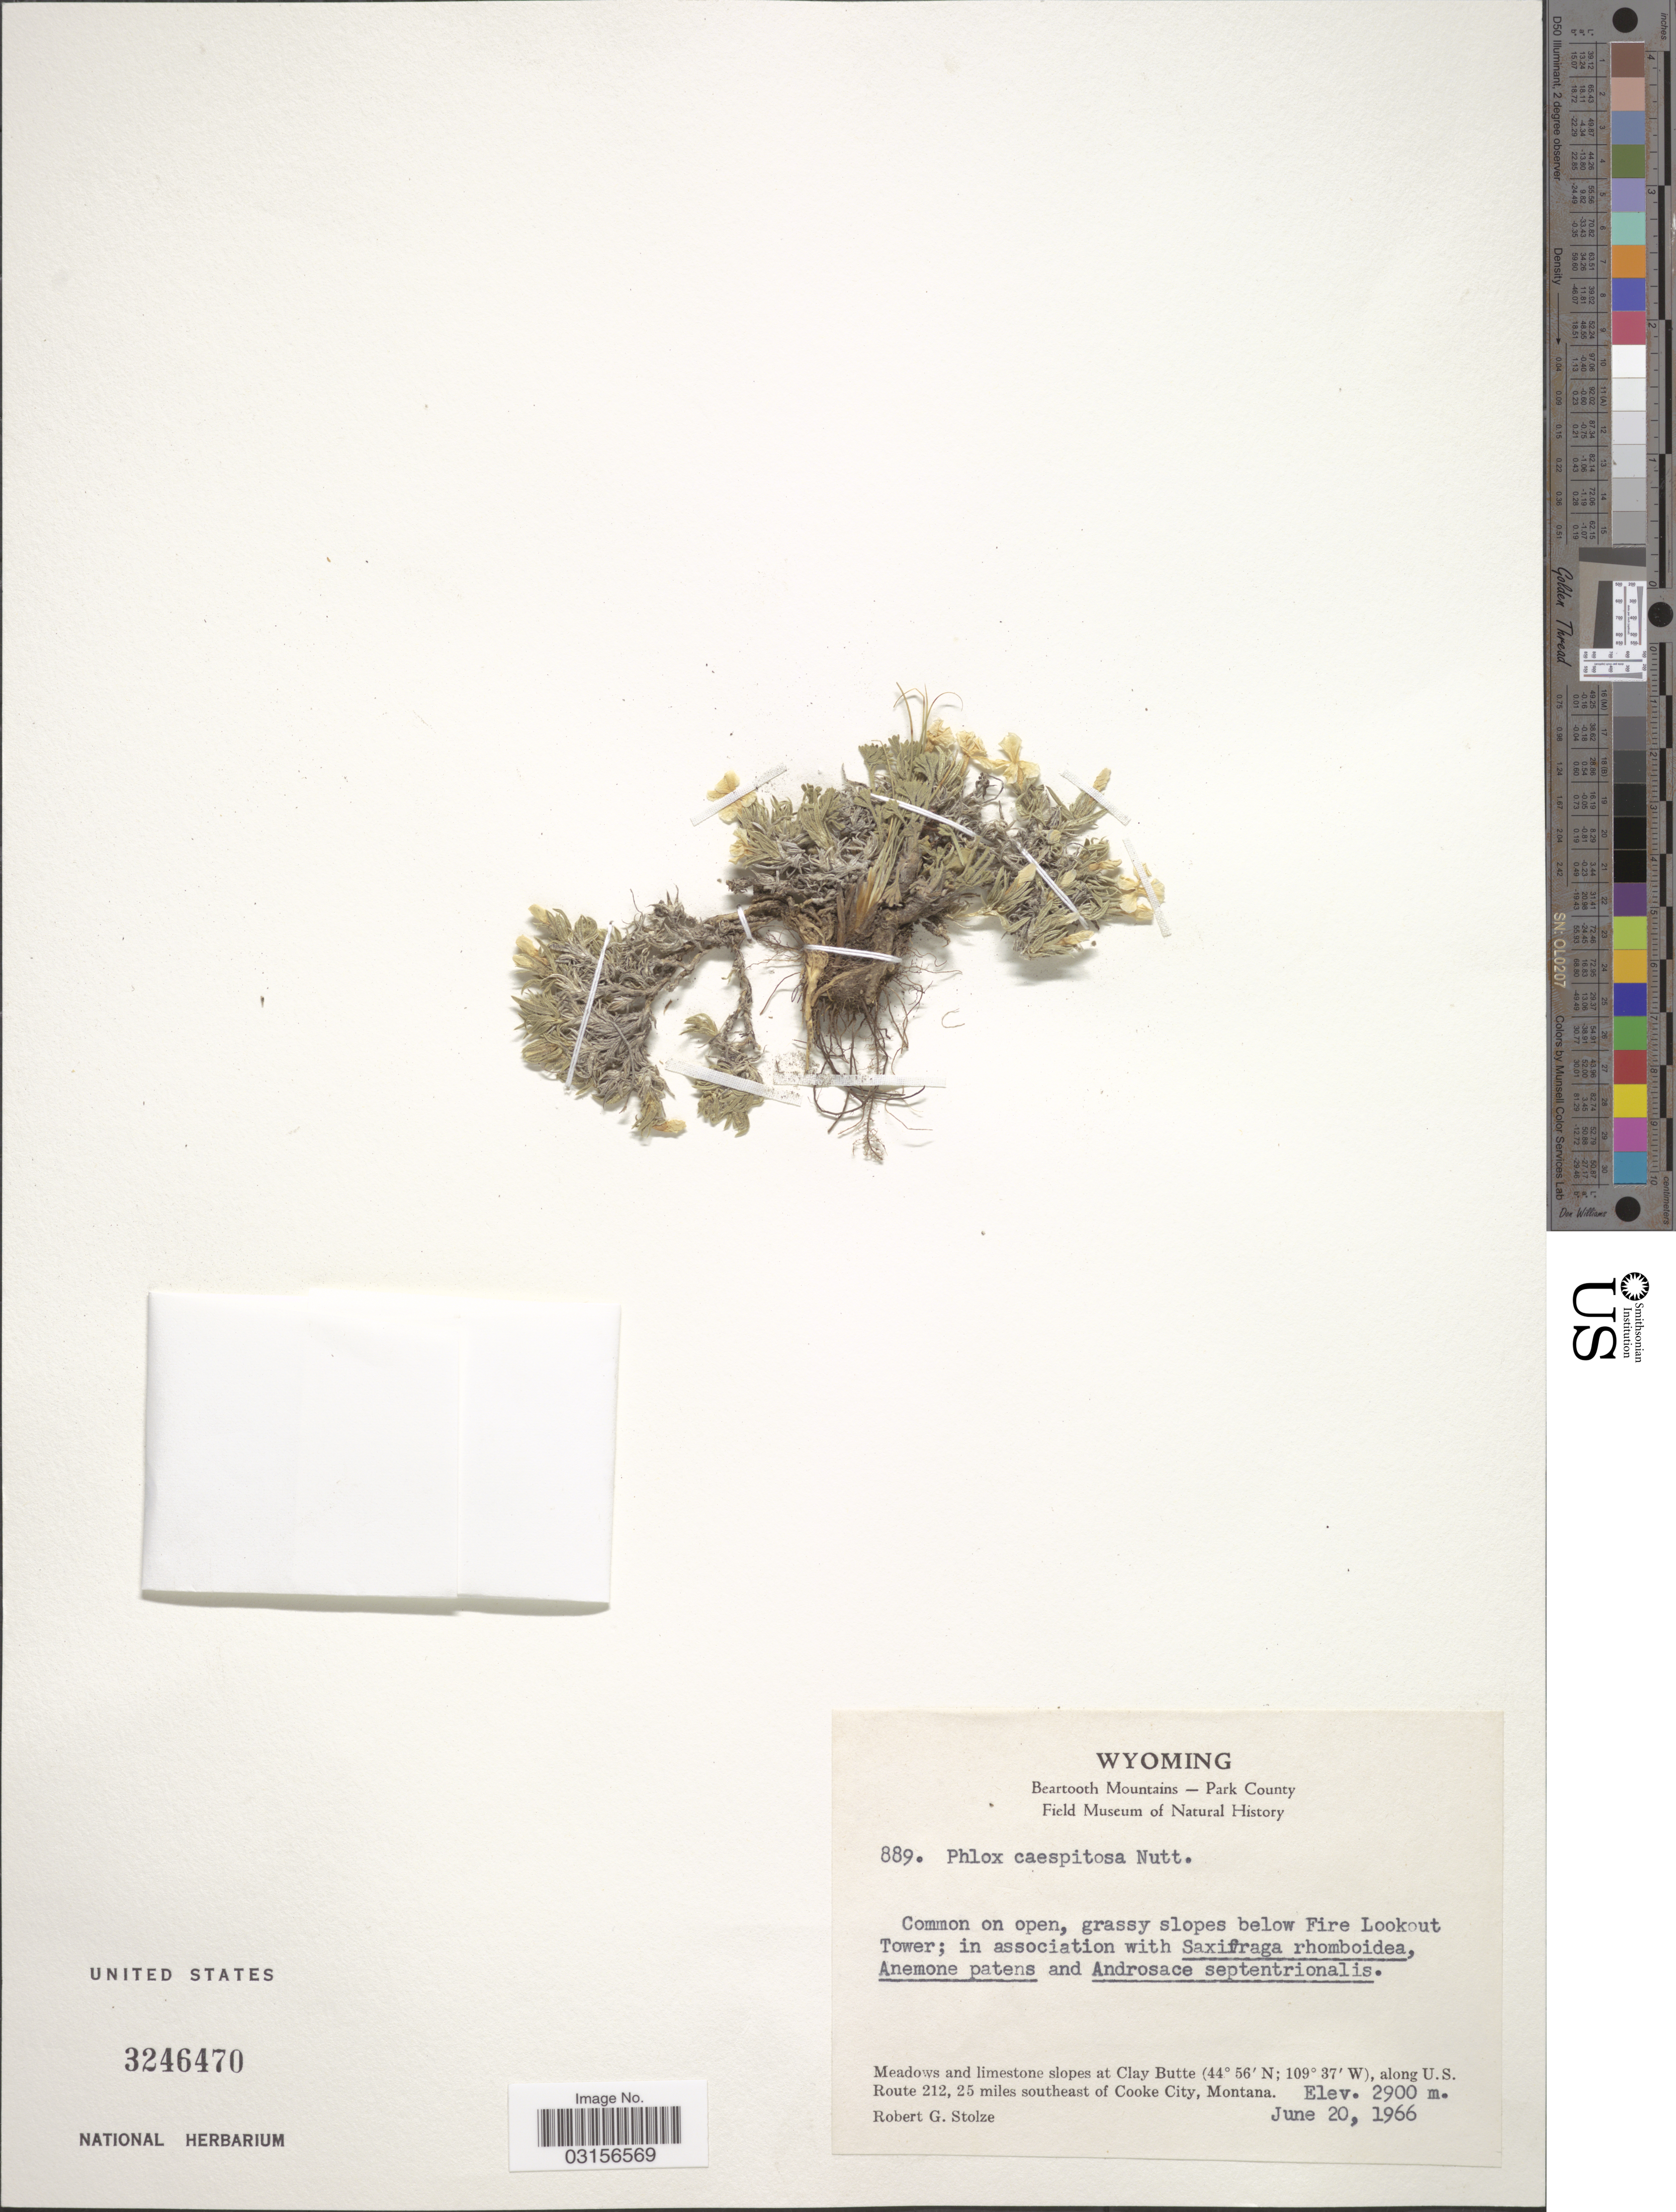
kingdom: Plantae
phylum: Tracheophyta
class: Magnoliopsida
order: Ericales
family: Polemoniaceae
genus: Phlox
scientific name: Phlox condensata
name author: (A. Gray) E.E. Nelson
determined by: Mayfield, M. H.; Ferguson, C. J.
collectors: R. G. Stolze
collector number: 889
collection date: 1966-06-20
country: United States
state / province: Wyoming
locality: Slopes below Fire Lookout. Meadows and limestone slopes at Clay Butte, along U. S. Route 212, 25 miles southeast of Cooke City, Montana.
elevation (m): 2900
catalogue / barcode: US 3246470